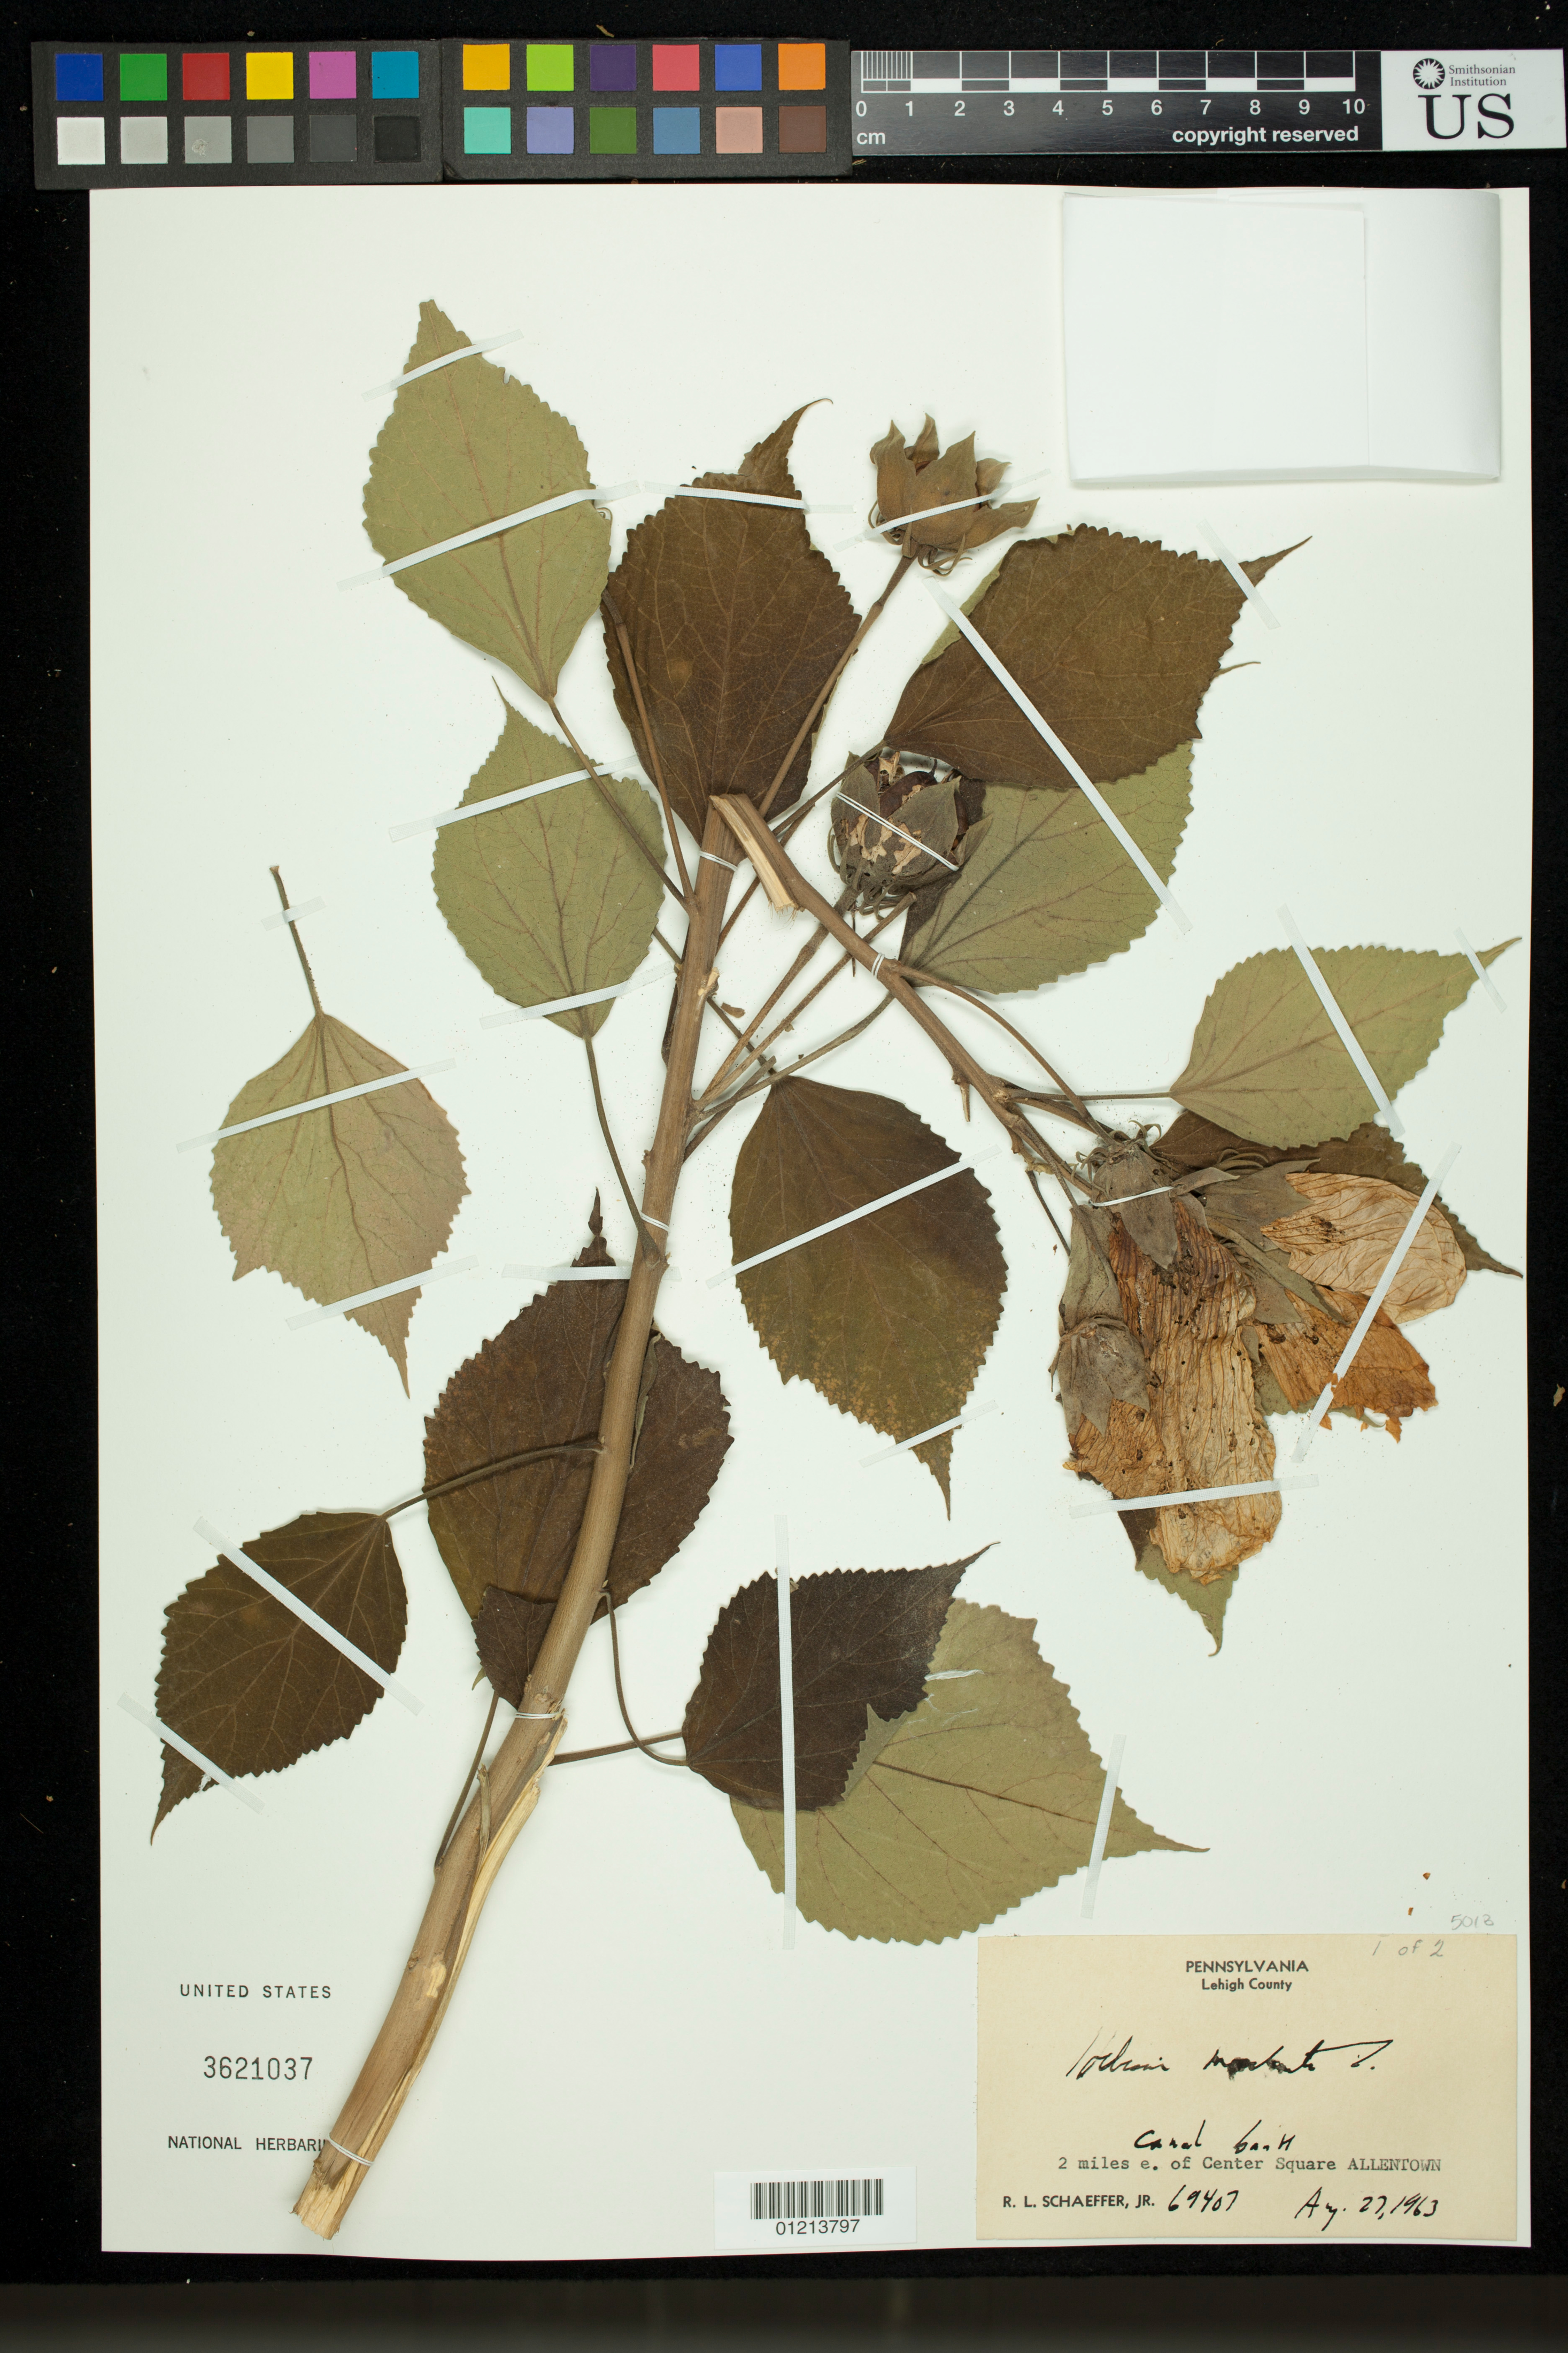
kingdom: Plantae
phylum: Tracheophyta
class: Magnoliopsida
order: Malvales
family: Malvaceae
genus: Hibiscus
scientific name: Hibiscus moscheutos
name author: L.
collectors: R. L. Schaeffer Jr.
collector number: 69407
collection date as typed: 27 Aug 1963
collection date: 1963-08-27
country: United States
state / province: Pennsylvania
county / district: Lehigh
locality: Lehigh County: Canal bank 2 miles e. of Center Square, Allentown.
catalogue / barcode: US 3621037